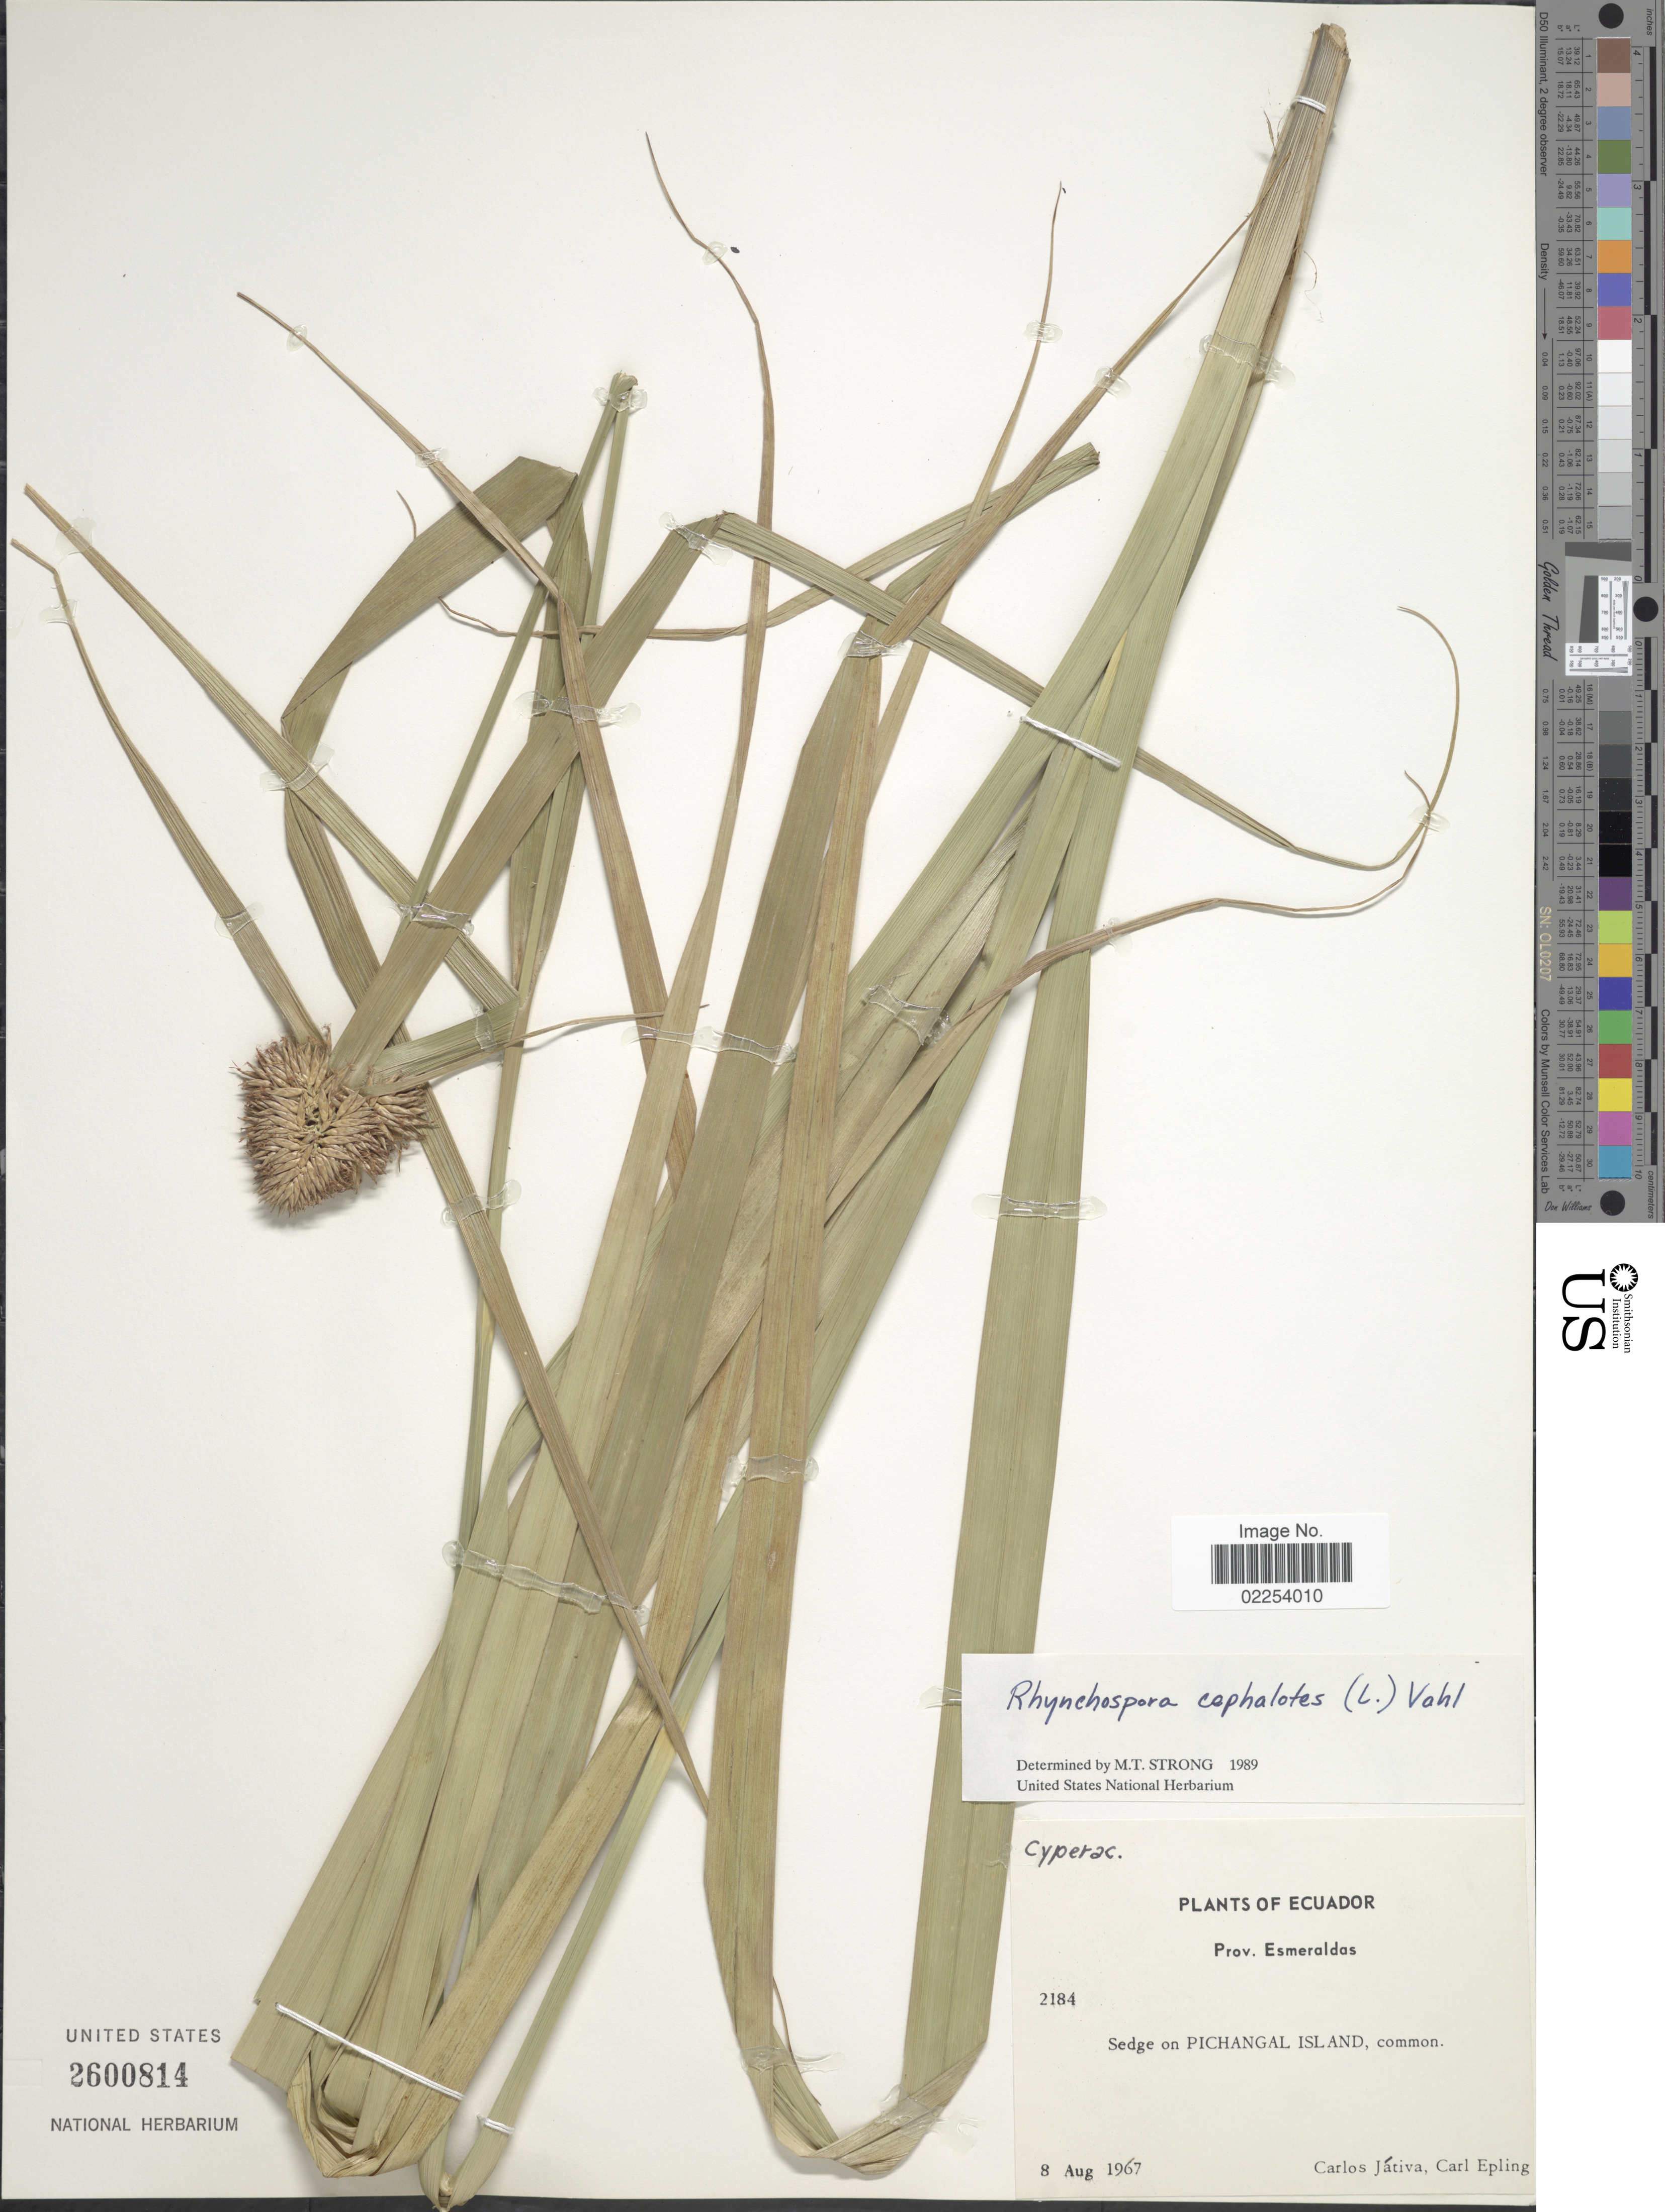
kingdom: Plantae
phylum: Tracheophyta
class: Liliopsida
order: Poales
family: Cyperaceae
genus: Rhynchospora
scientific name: Rhynchospora cephalotes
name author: (L.) Vahl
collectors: C. D. Játiva & C. C. Epling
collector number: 2184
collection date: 1967-08-08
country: Ecuador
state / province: Esmeraldas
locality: Sedge on Pichangal Island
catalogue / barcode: US 2600814